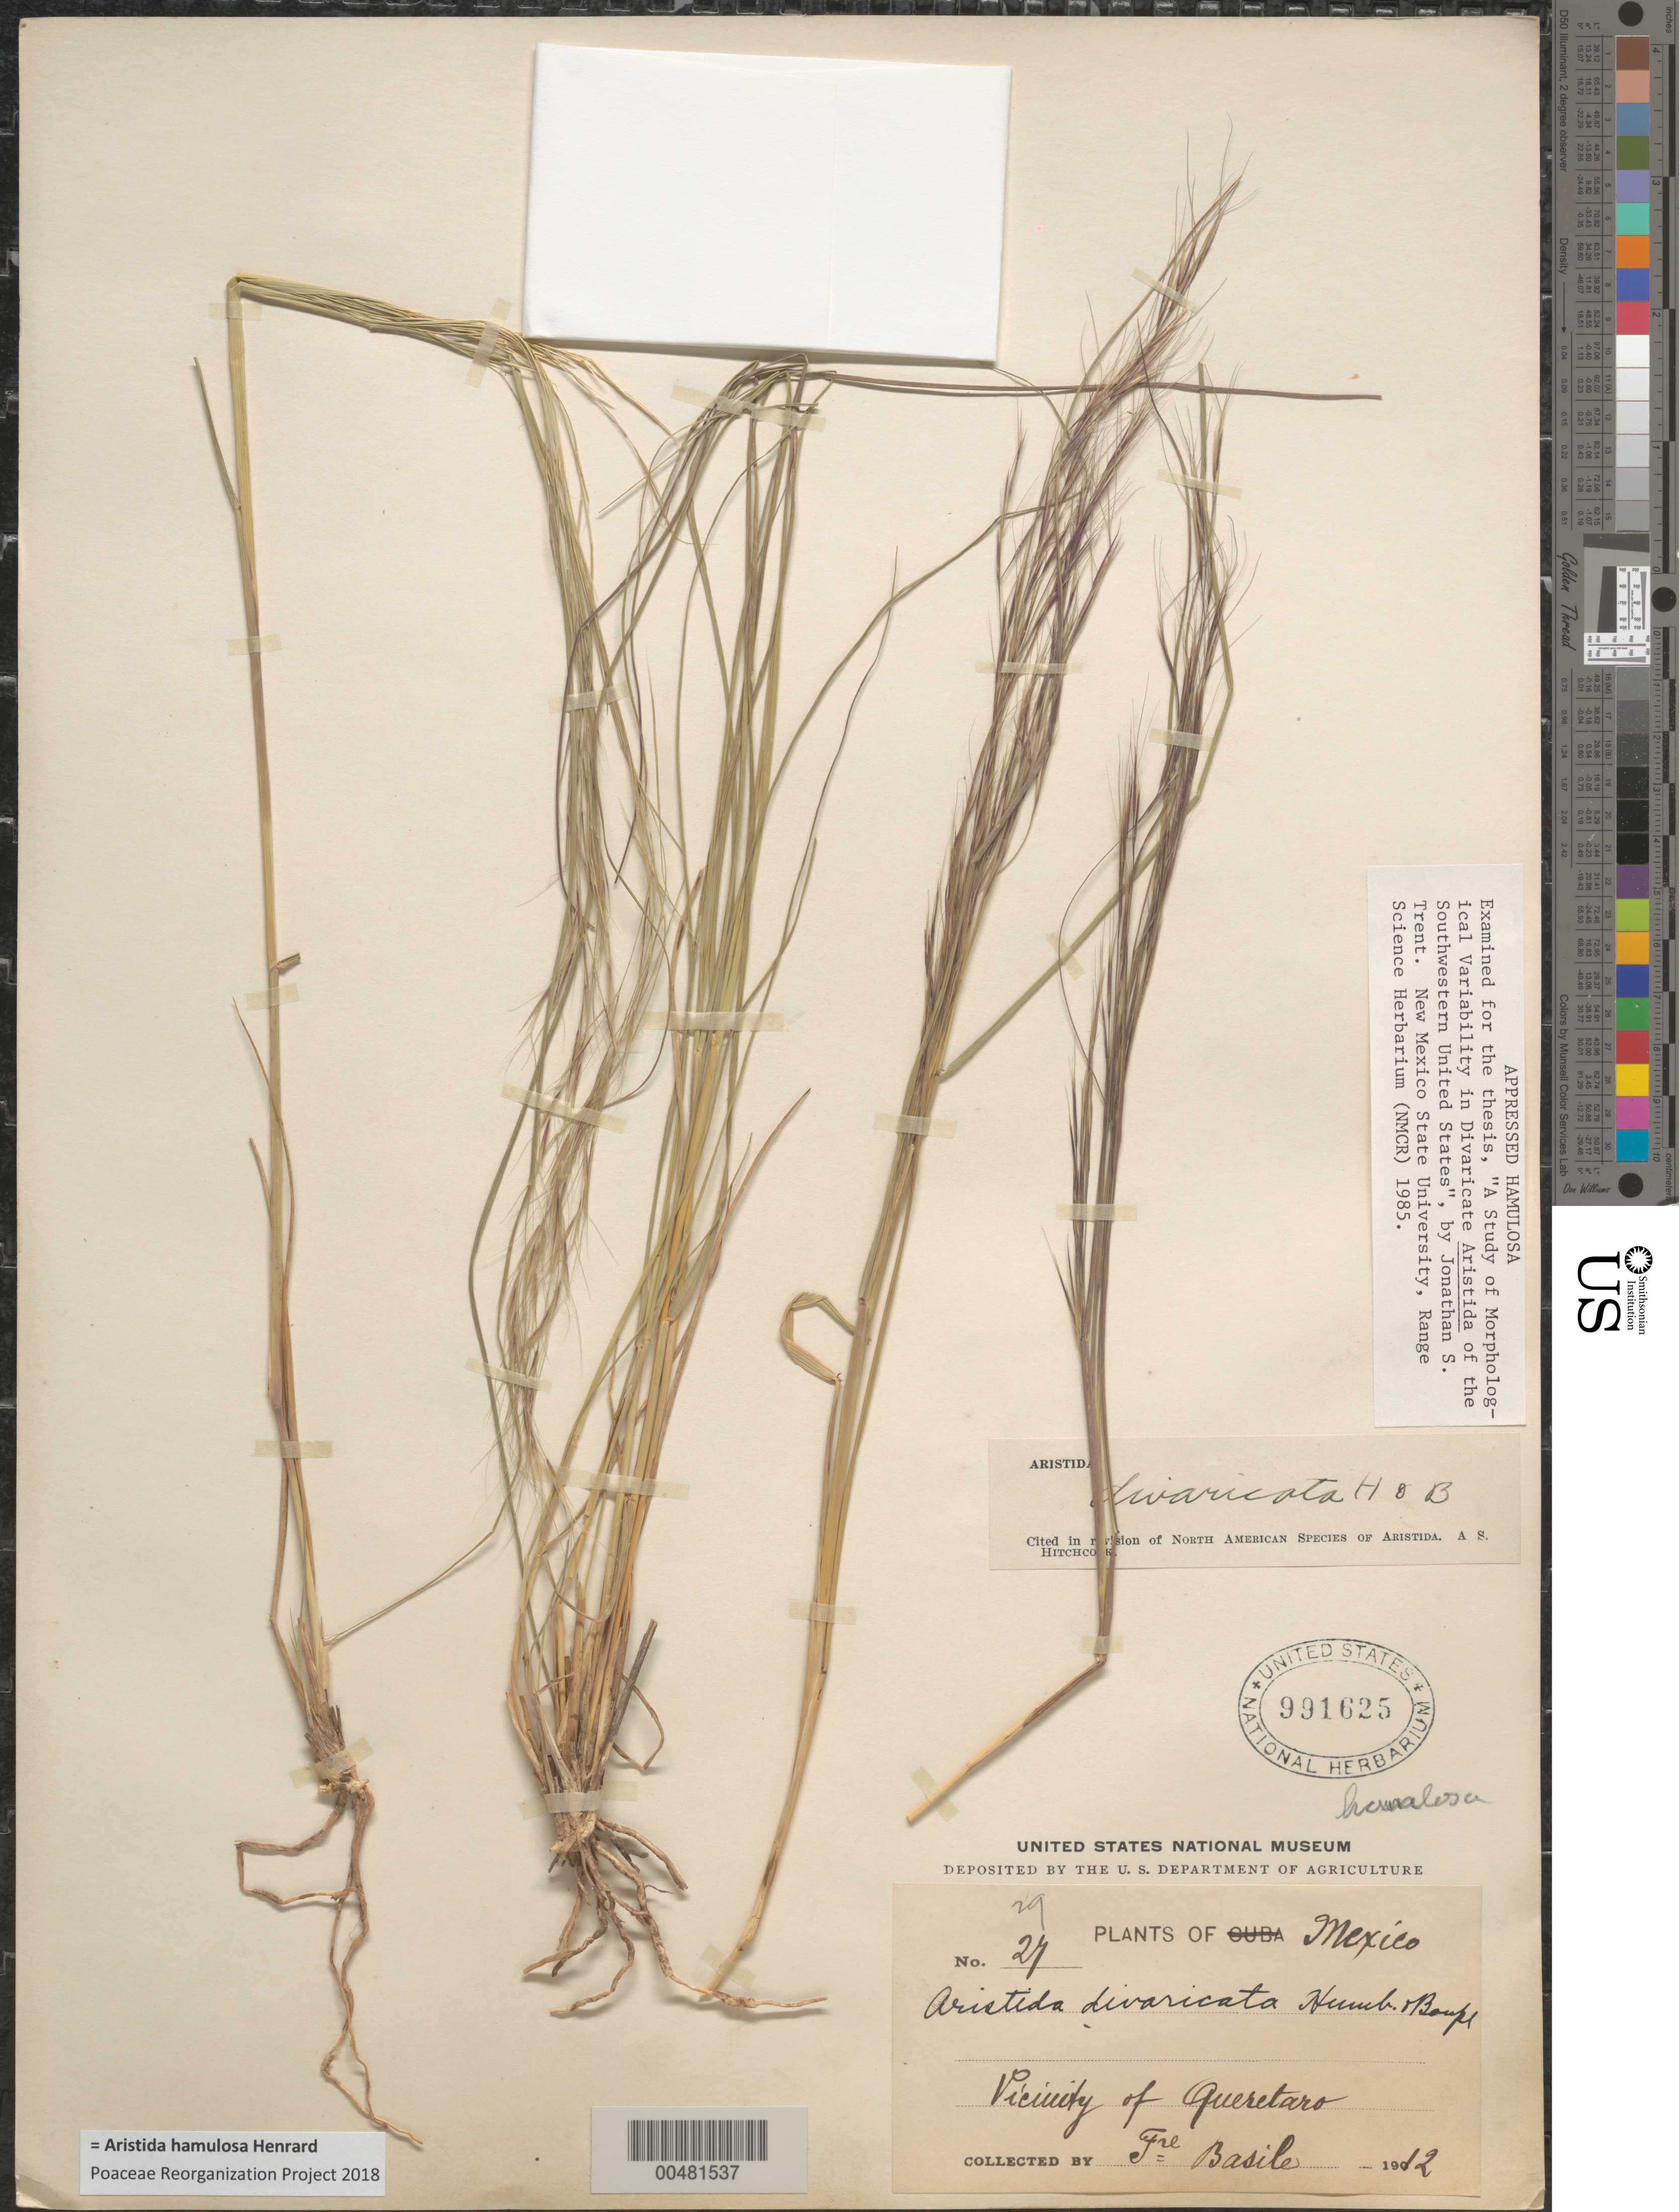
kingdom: Plantae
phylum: Tracheophyta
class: Liliopsida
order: Poales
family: Poaceae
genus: Aristida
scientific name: Aristida hamulosa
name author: Henr.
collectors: Bro. Basile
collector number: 29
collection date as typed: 1912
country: Mexico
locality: Vicinity of Queretaro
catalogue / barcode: US 991625